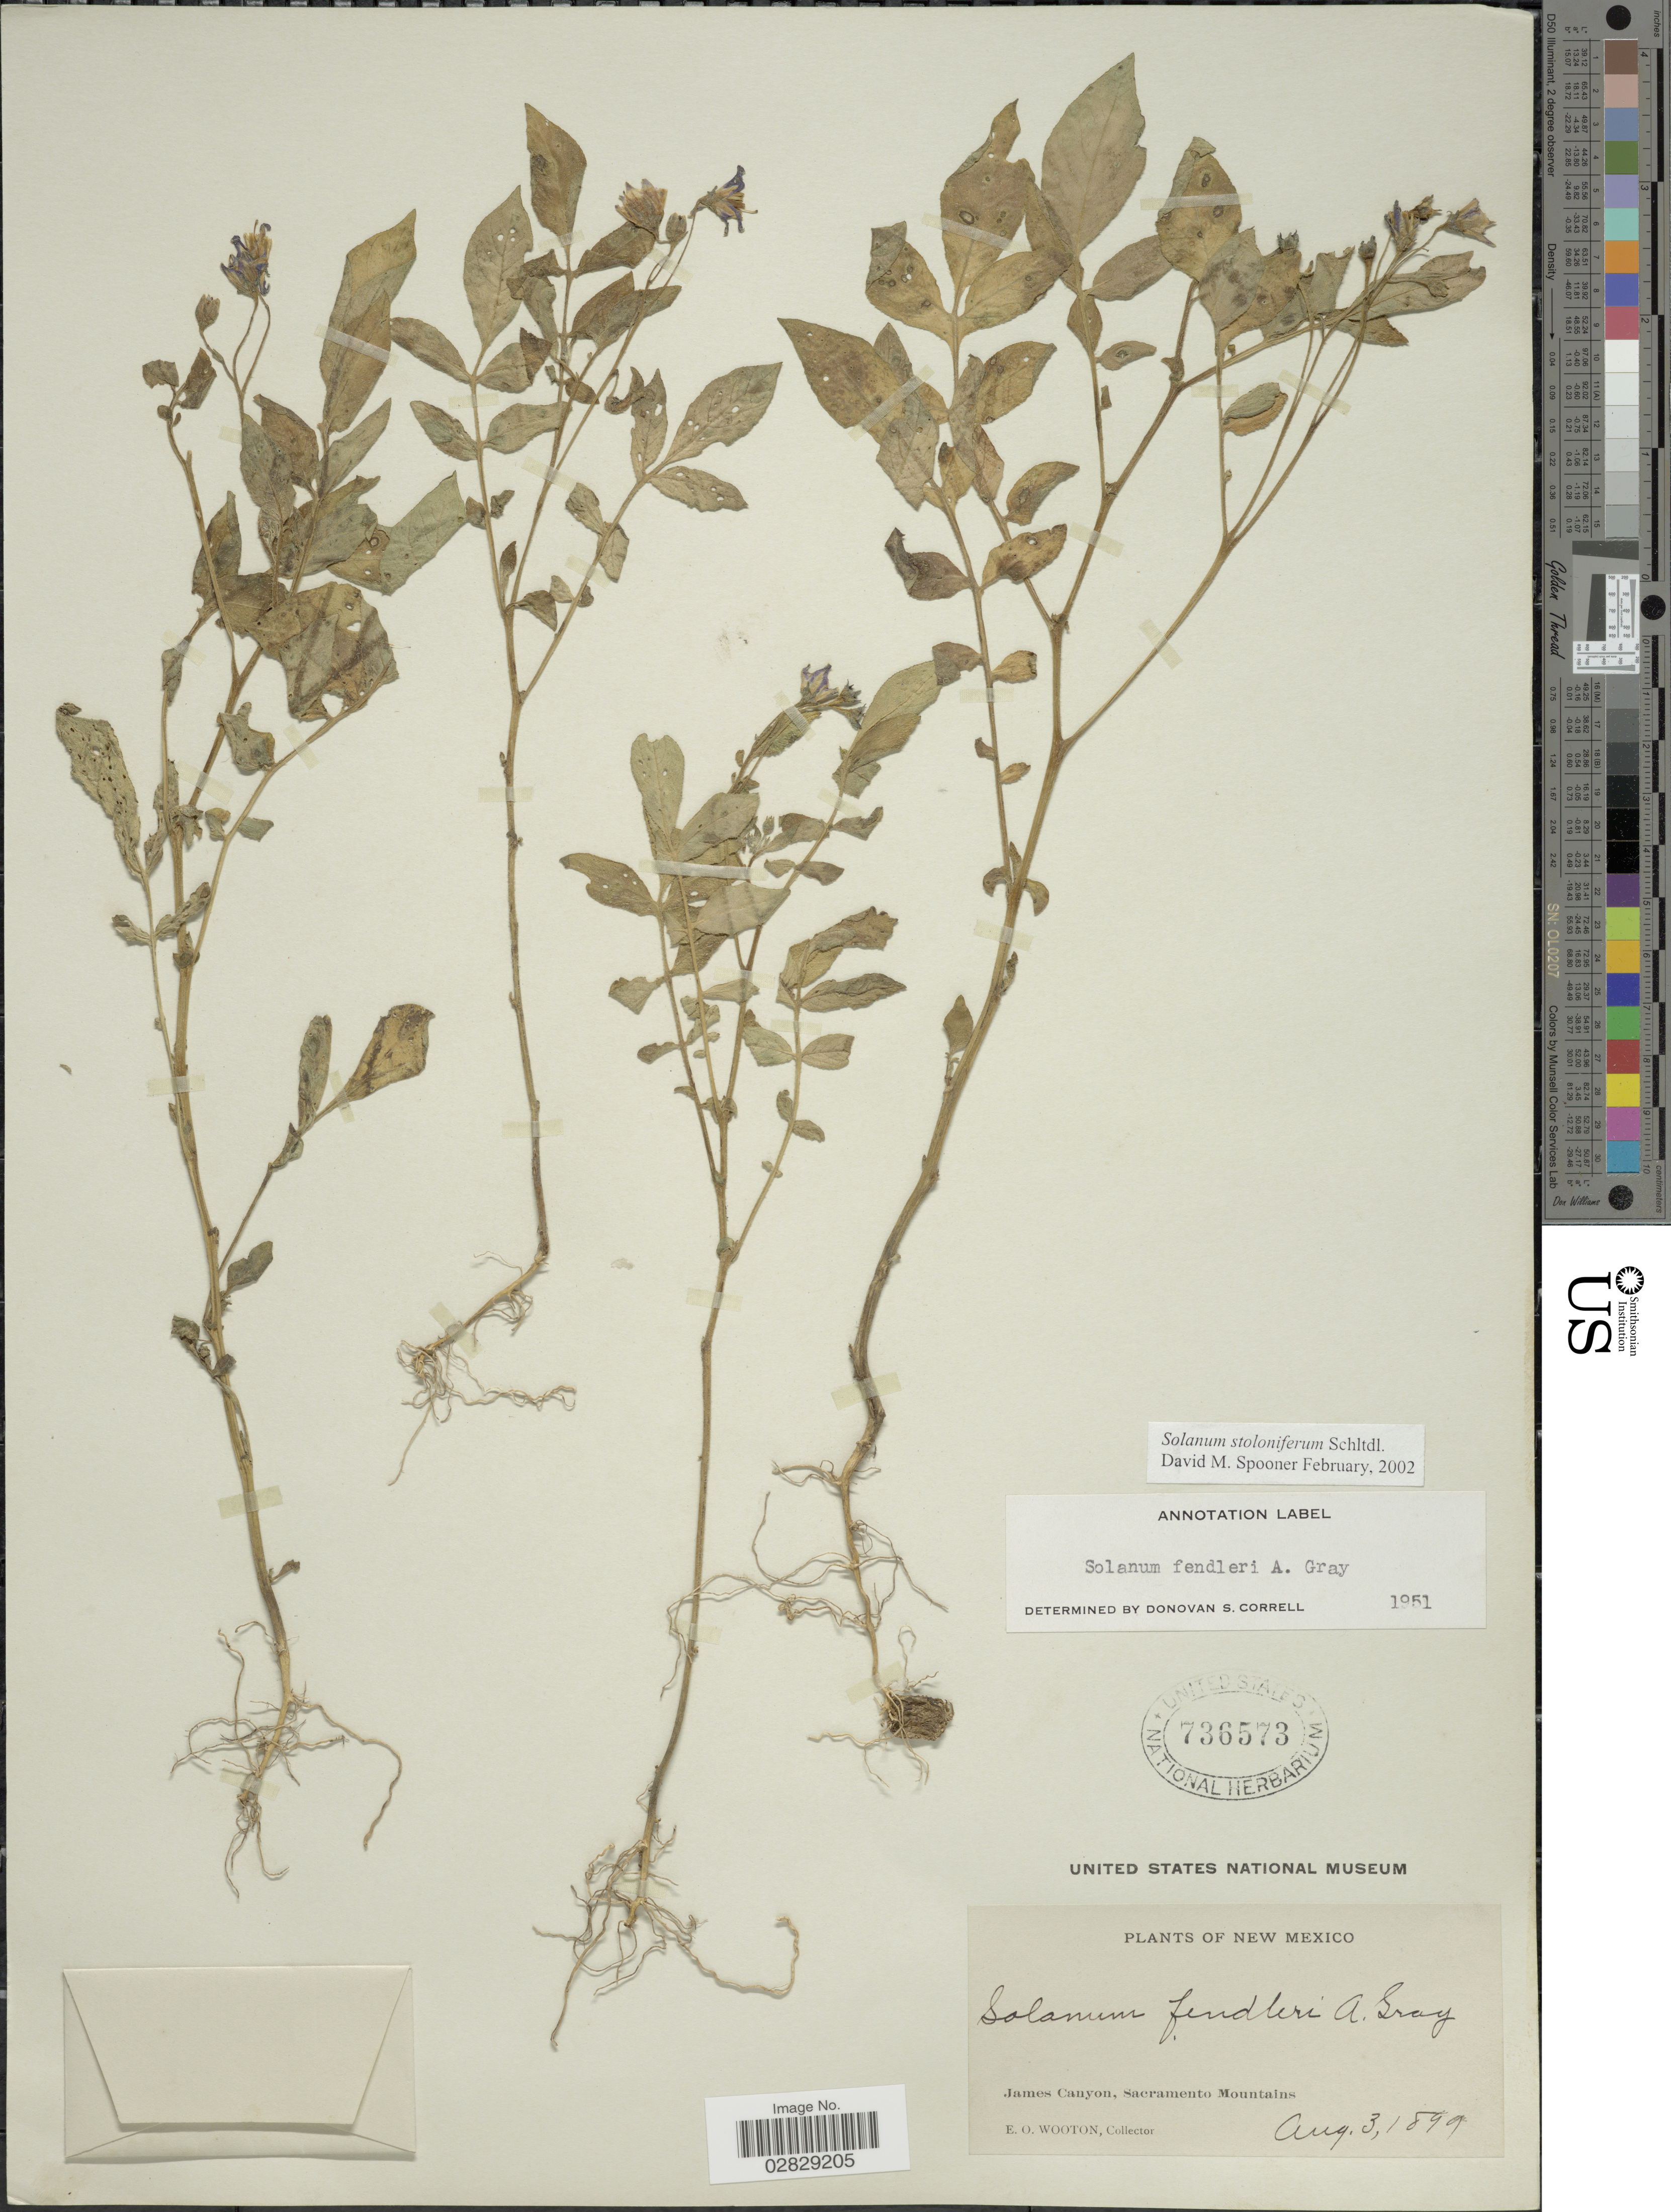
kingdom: Plantae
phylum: Tracheophyta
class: Magnoliopsida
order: Solanales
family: Solanaceae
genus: Solanum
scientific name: Solanum stoloniferum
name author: Schltdl.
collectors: E. O. Wooton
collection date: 1899-08-03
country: United States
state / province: New Mexico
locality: James Canyon, Sacramento Mountains.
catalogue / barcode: US 736573